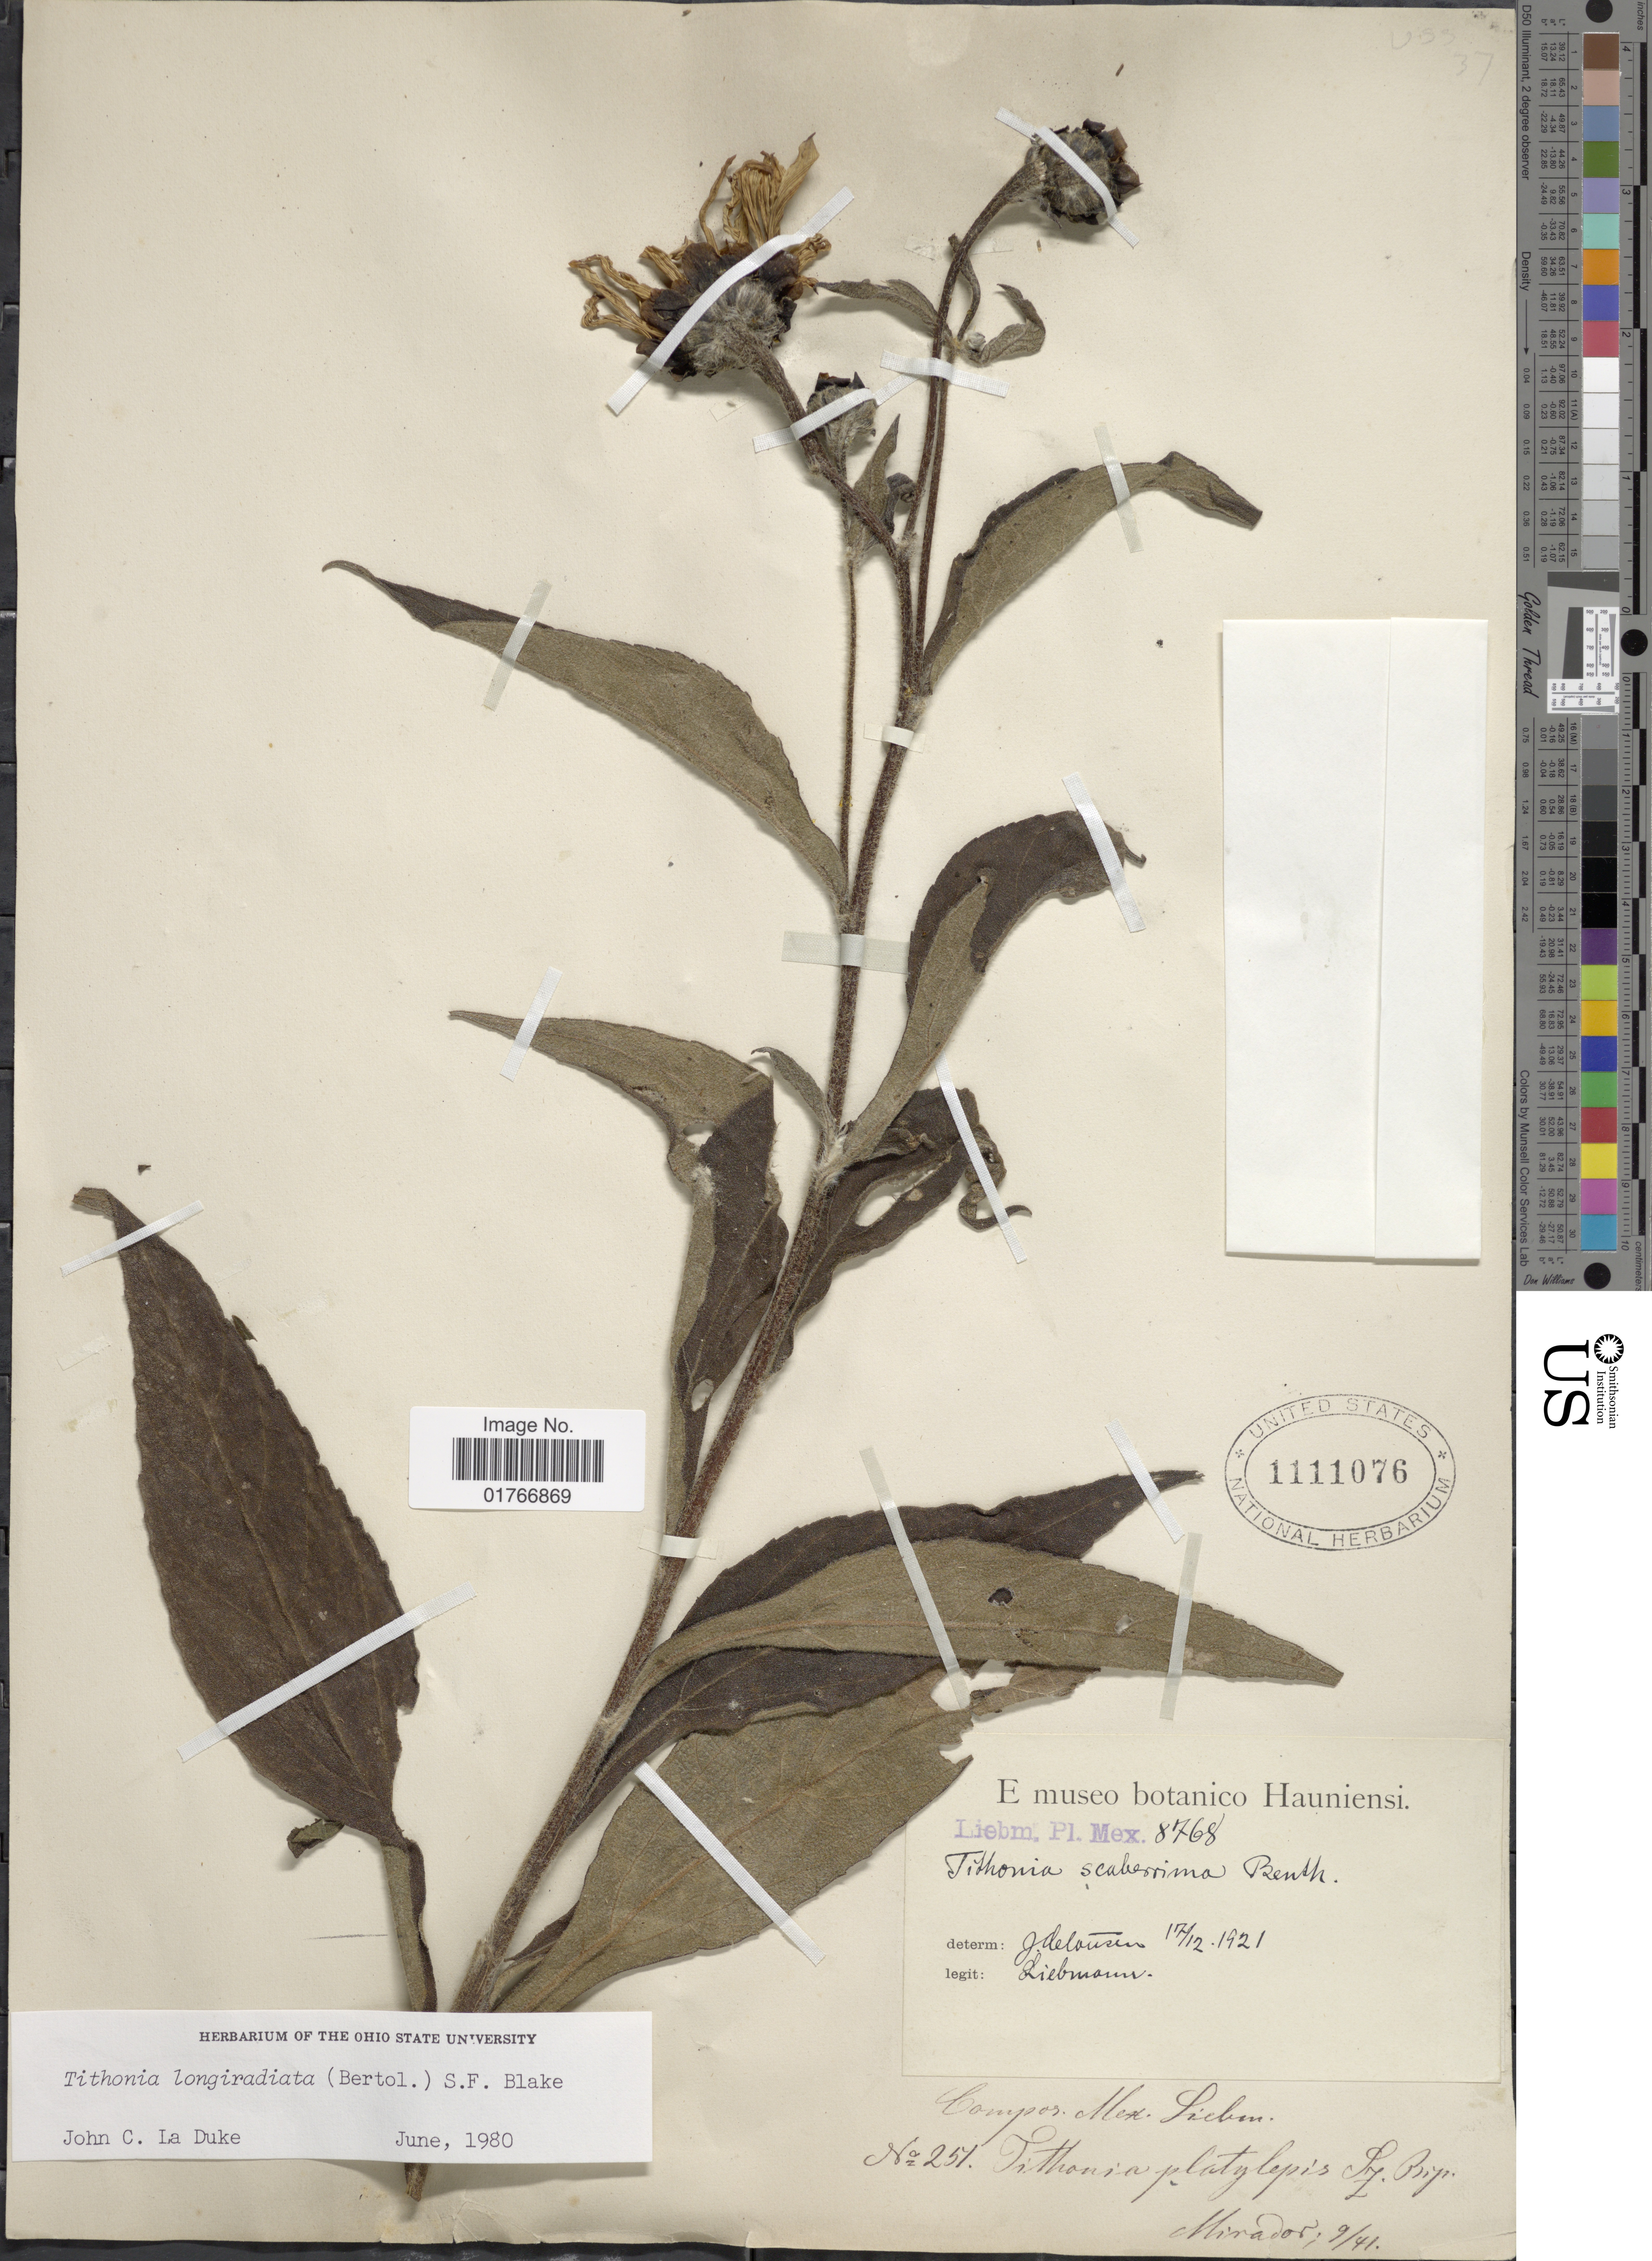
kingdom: Plantae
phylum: Tracheophyta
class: Magnoliopsida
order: Asterales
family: Asteraceae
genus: Tithonia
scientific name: Tithonia longiradiata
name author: (Bertol.) S.F. Blake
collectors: Liebmann, --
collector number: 8768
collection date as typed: Transcribed d/m/y: /9/41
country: Mexico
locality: Mirador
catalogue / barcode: US 1111076